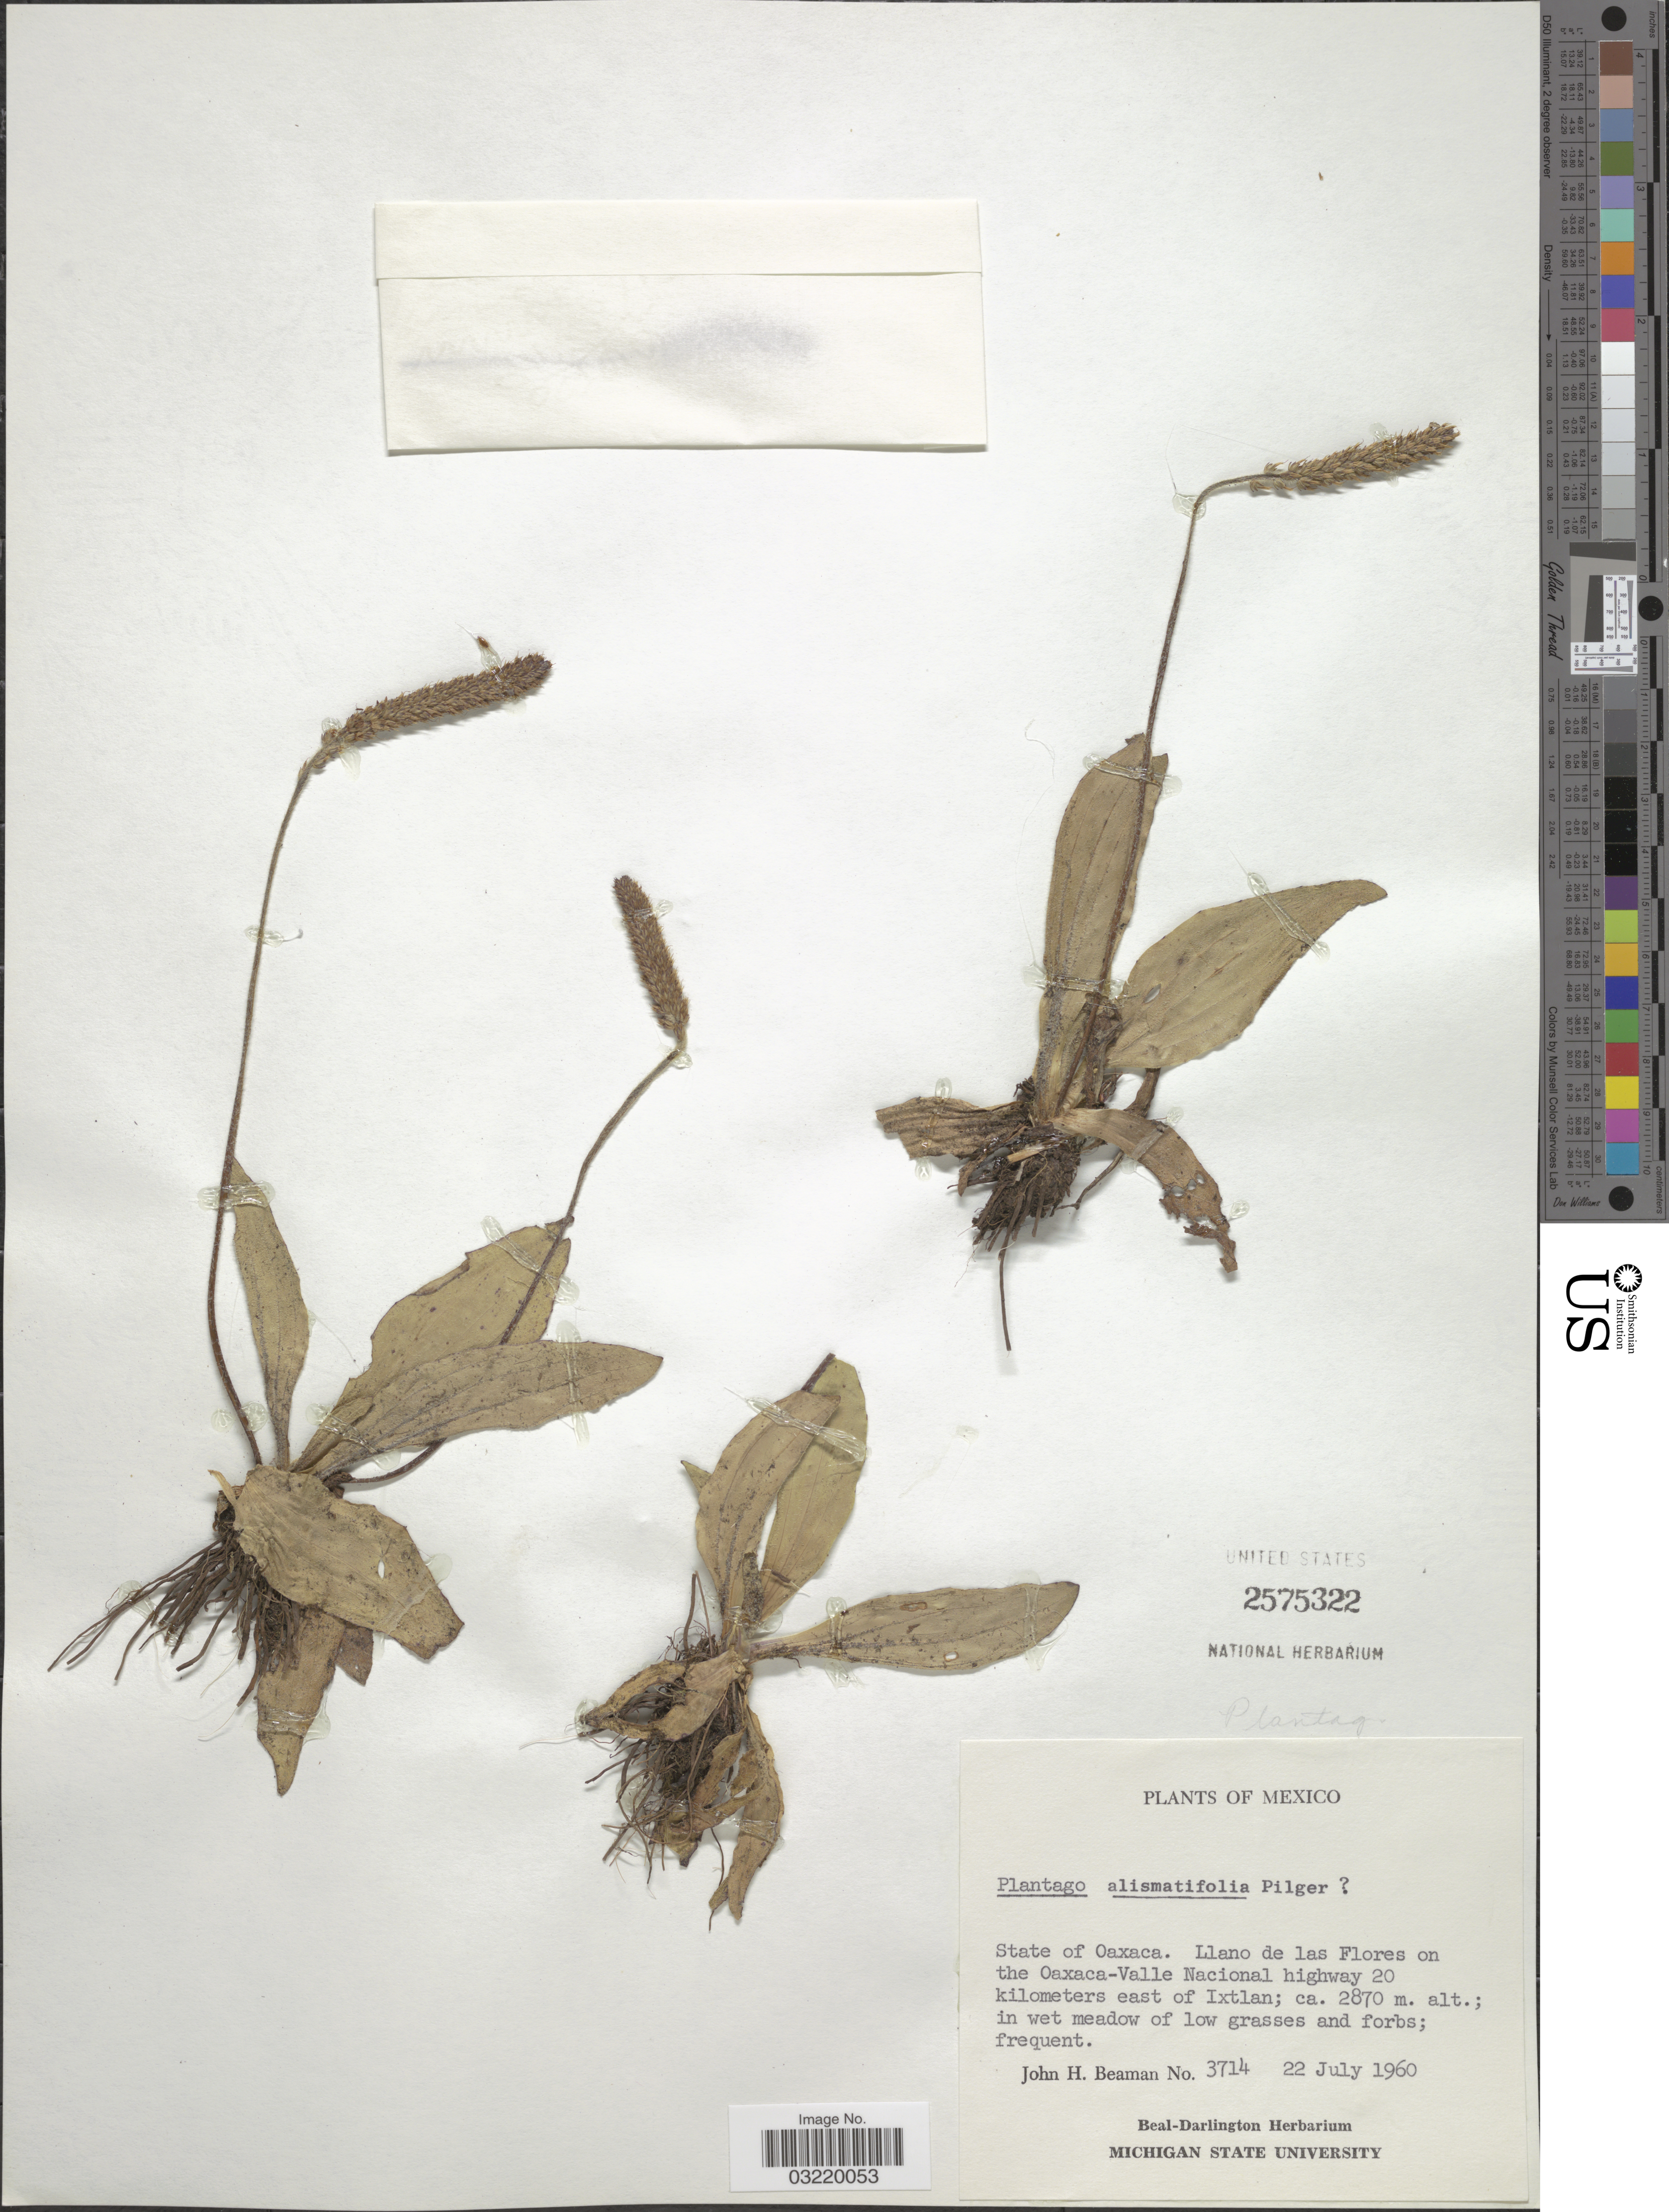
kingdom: Plantae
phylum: Tracheophyta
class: Magnoliopsida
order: Lamiales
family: Plantaginaceae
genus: Plantago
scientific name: Plantago alismatifolia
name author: Pilg.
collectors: J. H. Beaman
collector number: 3714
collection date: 1960-07-22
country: Mexico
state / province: Oaxaca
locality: Llano de las Flores on the Oaxaca-Valle Nacional highway 20 kilometers east of Ixtlan.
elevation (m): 2870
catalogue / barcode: US 2575322